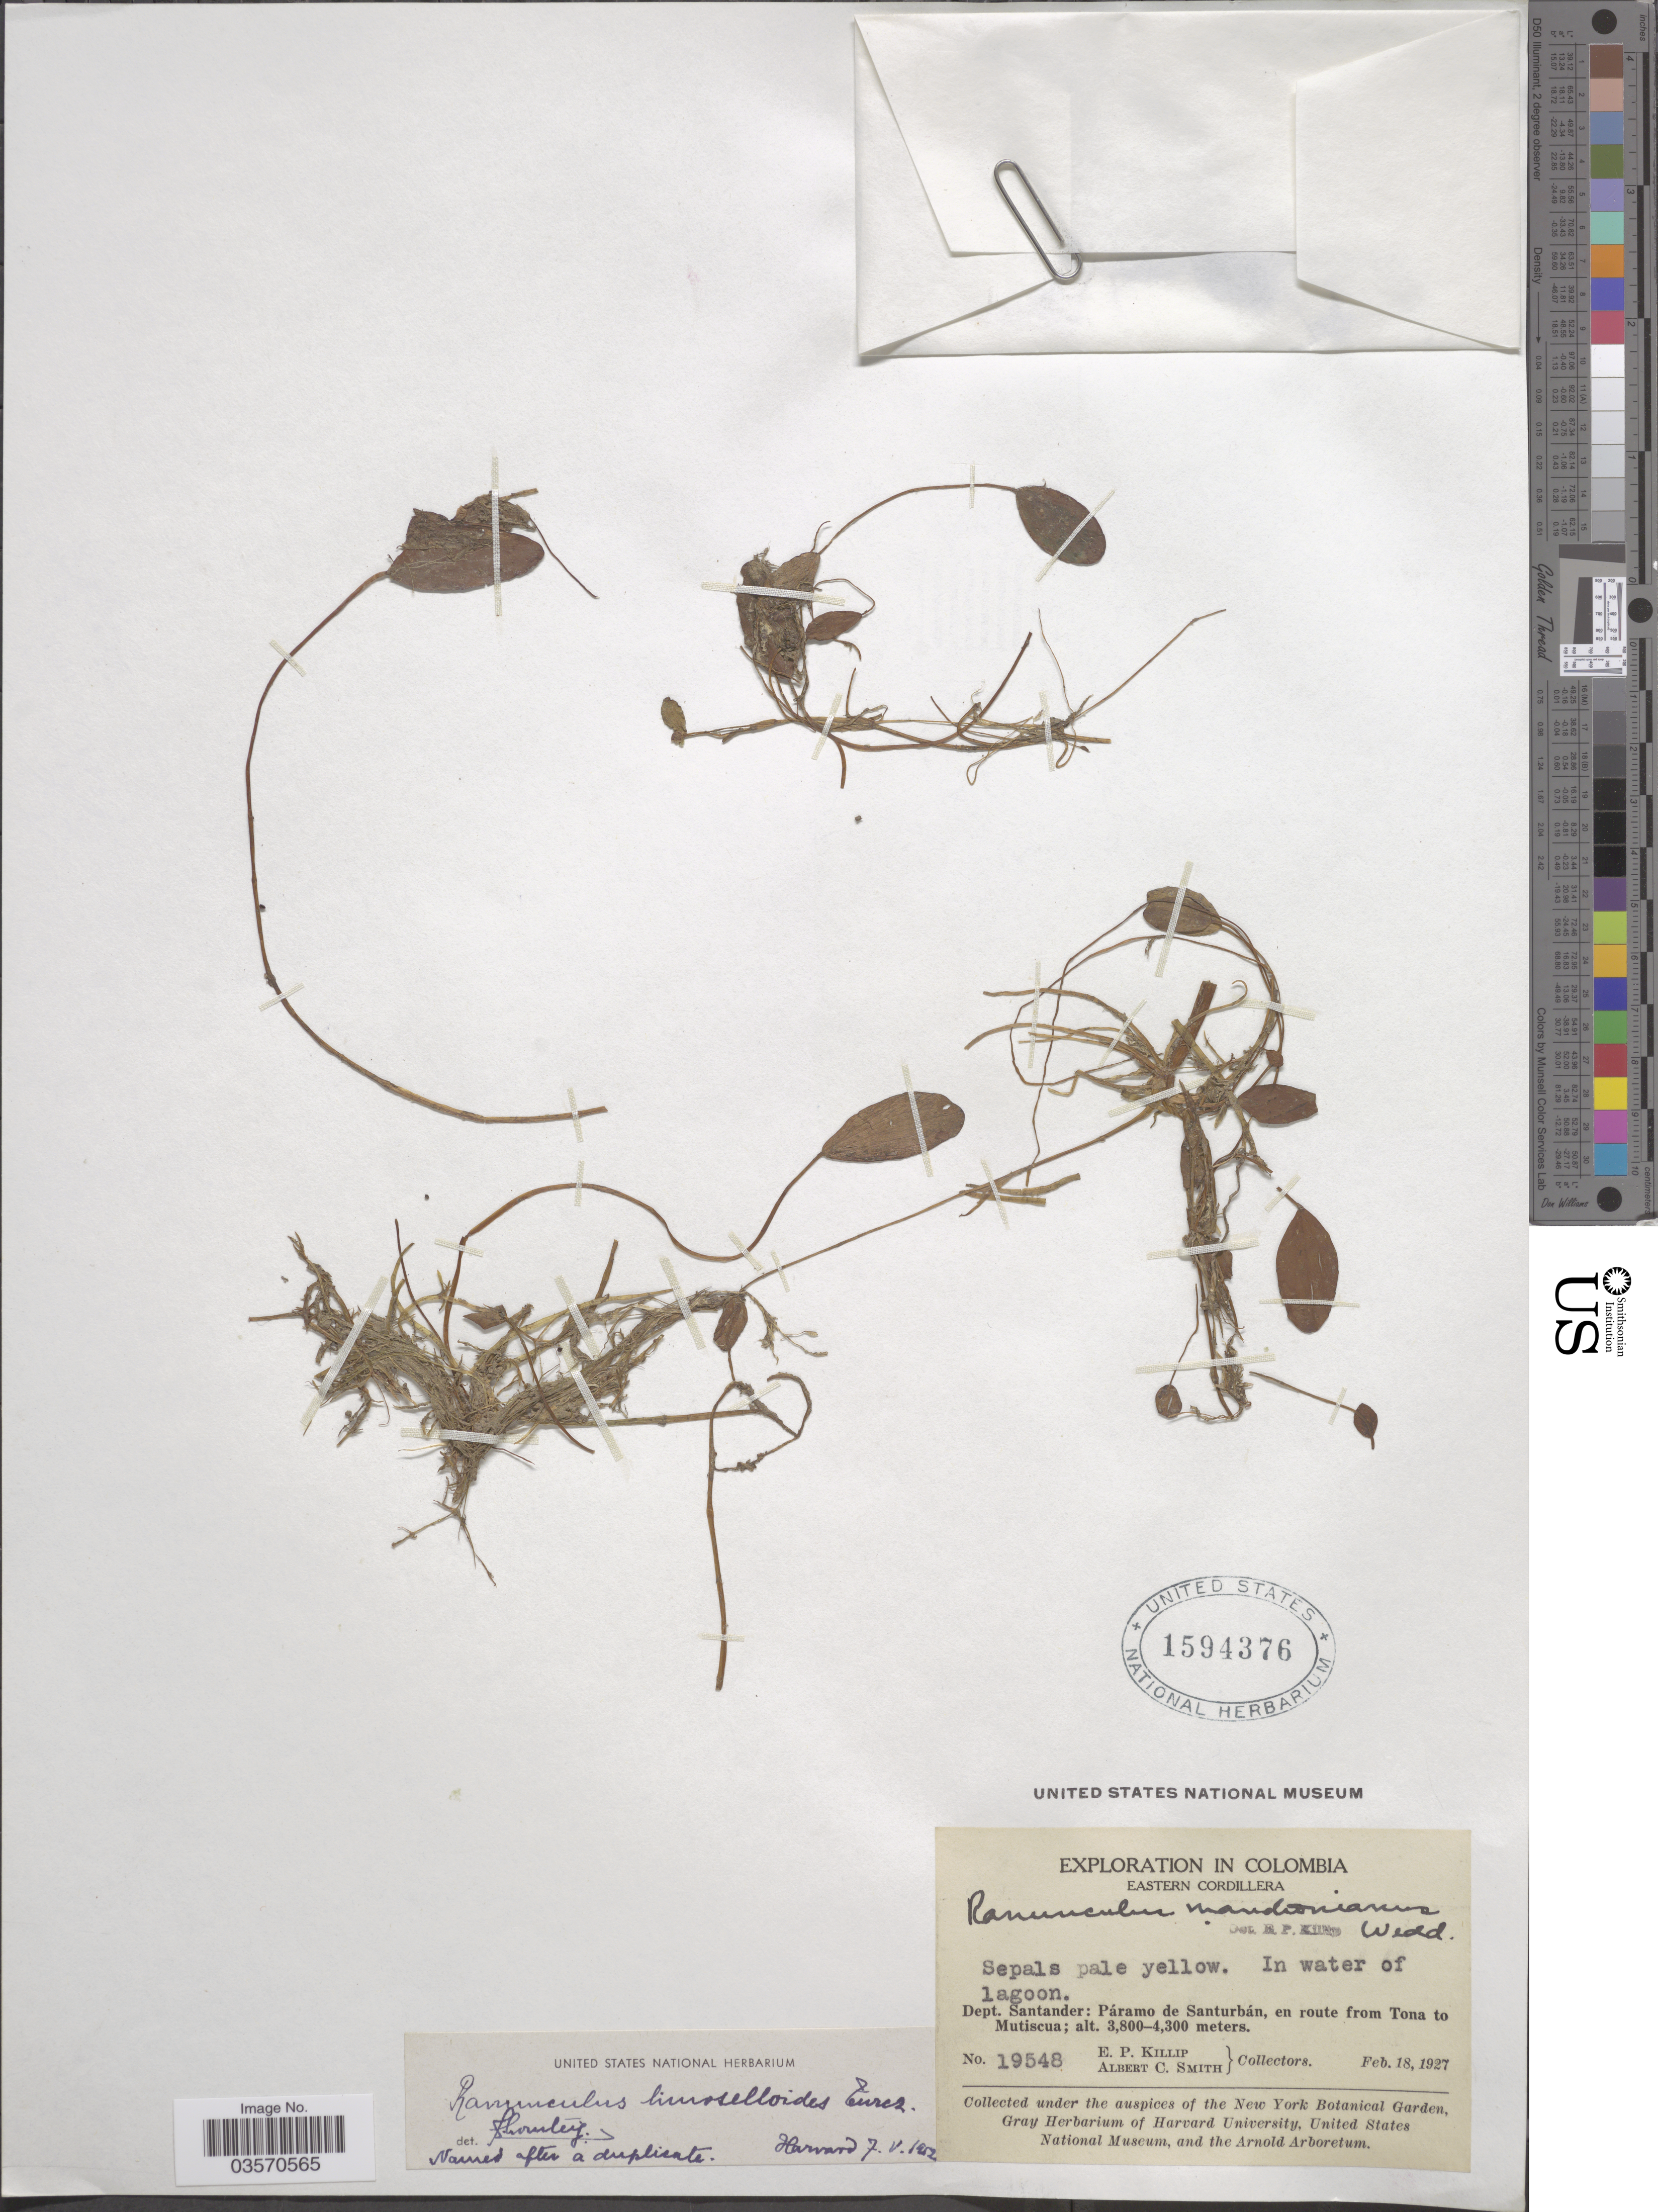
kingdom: Plantae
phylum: Tracheophyta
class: Magnoliopsida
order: Ranunculales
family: Ranunculaceae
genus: Ranunculus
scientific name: Ranunculus limoselloides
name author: Turcz.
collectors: E. P. Killip & A. C. Smith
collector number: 19548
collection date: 1927-02-18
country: Colombia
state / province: Santander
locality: Eastern Cordillera. Dept. Santander: Páramo de Santurbán, en route from Tona to Mutiscua.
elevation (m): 3800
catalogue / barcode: US 1594376